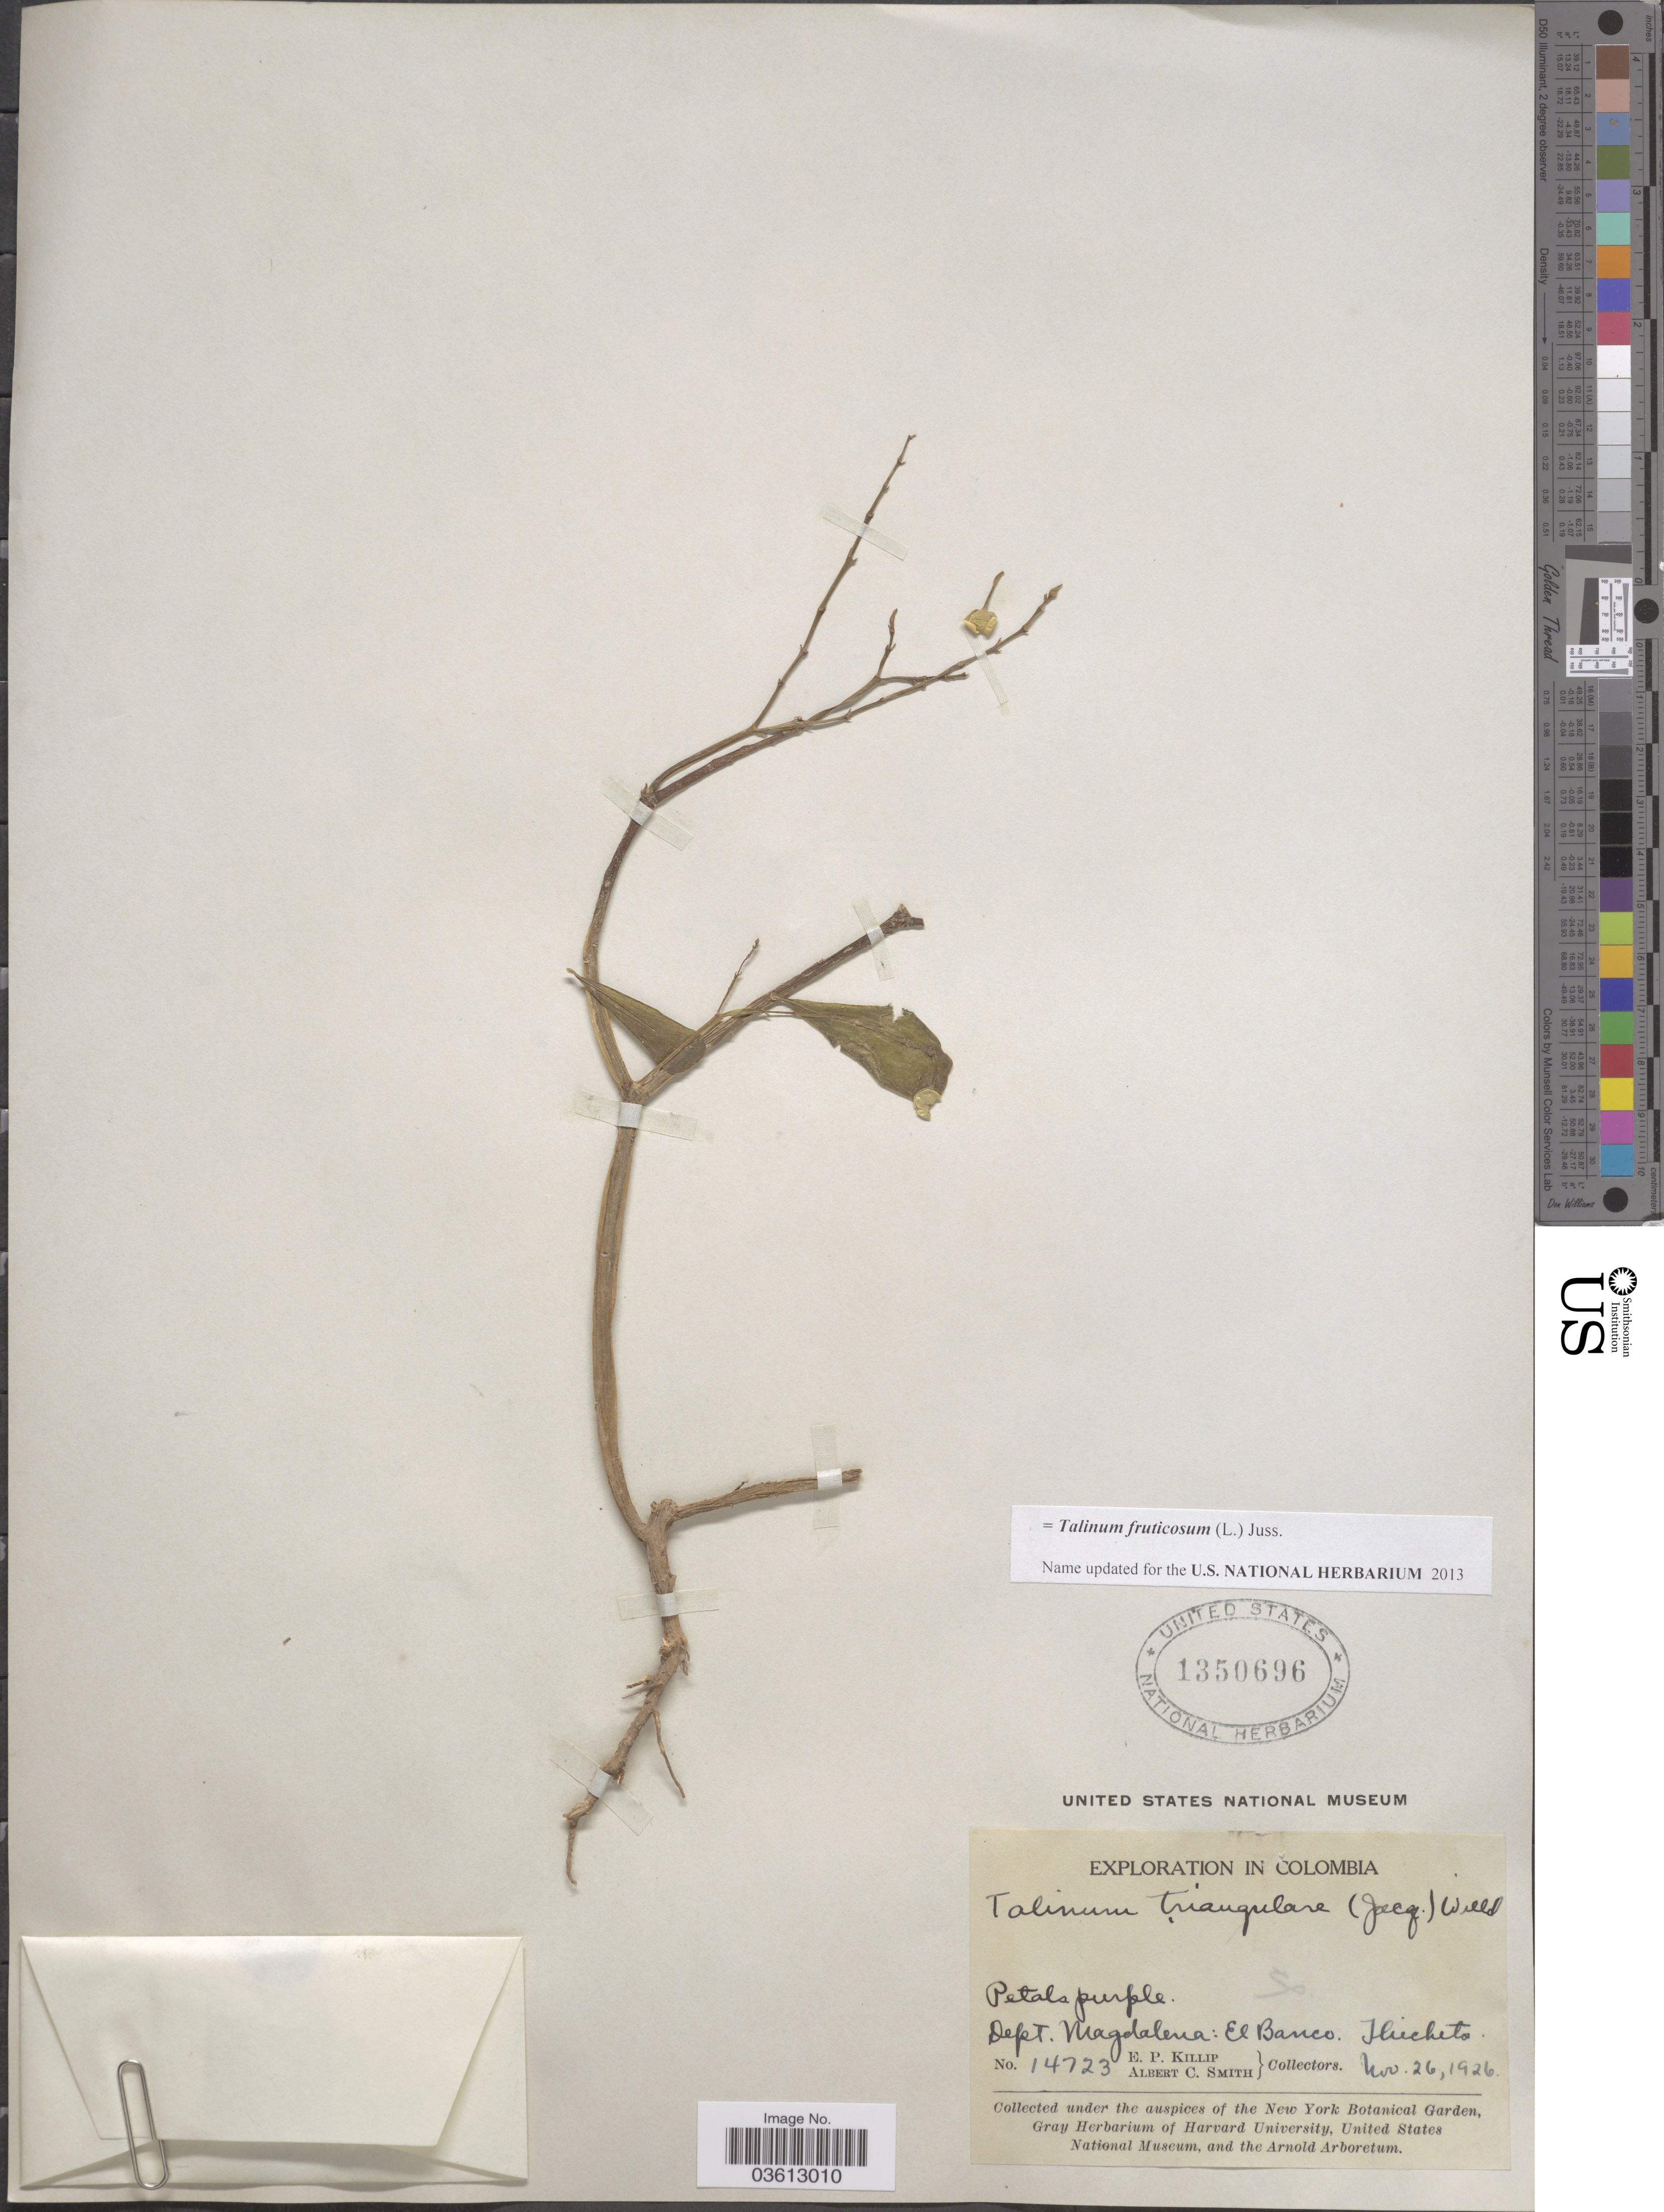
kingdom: Plantae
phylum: Tracheophyta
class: Magnoliopsida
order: Caryophyllales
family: Talinaceae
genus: Talinum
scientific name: Talinum fruticosum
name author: (L.) Juss.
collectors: E. P. Killip & A. C. Smith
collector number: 14723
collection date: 1926-11-26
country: Colombia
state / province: Magdalena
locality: Dept. Magdalena: El Banco.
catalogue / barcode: US 1350696